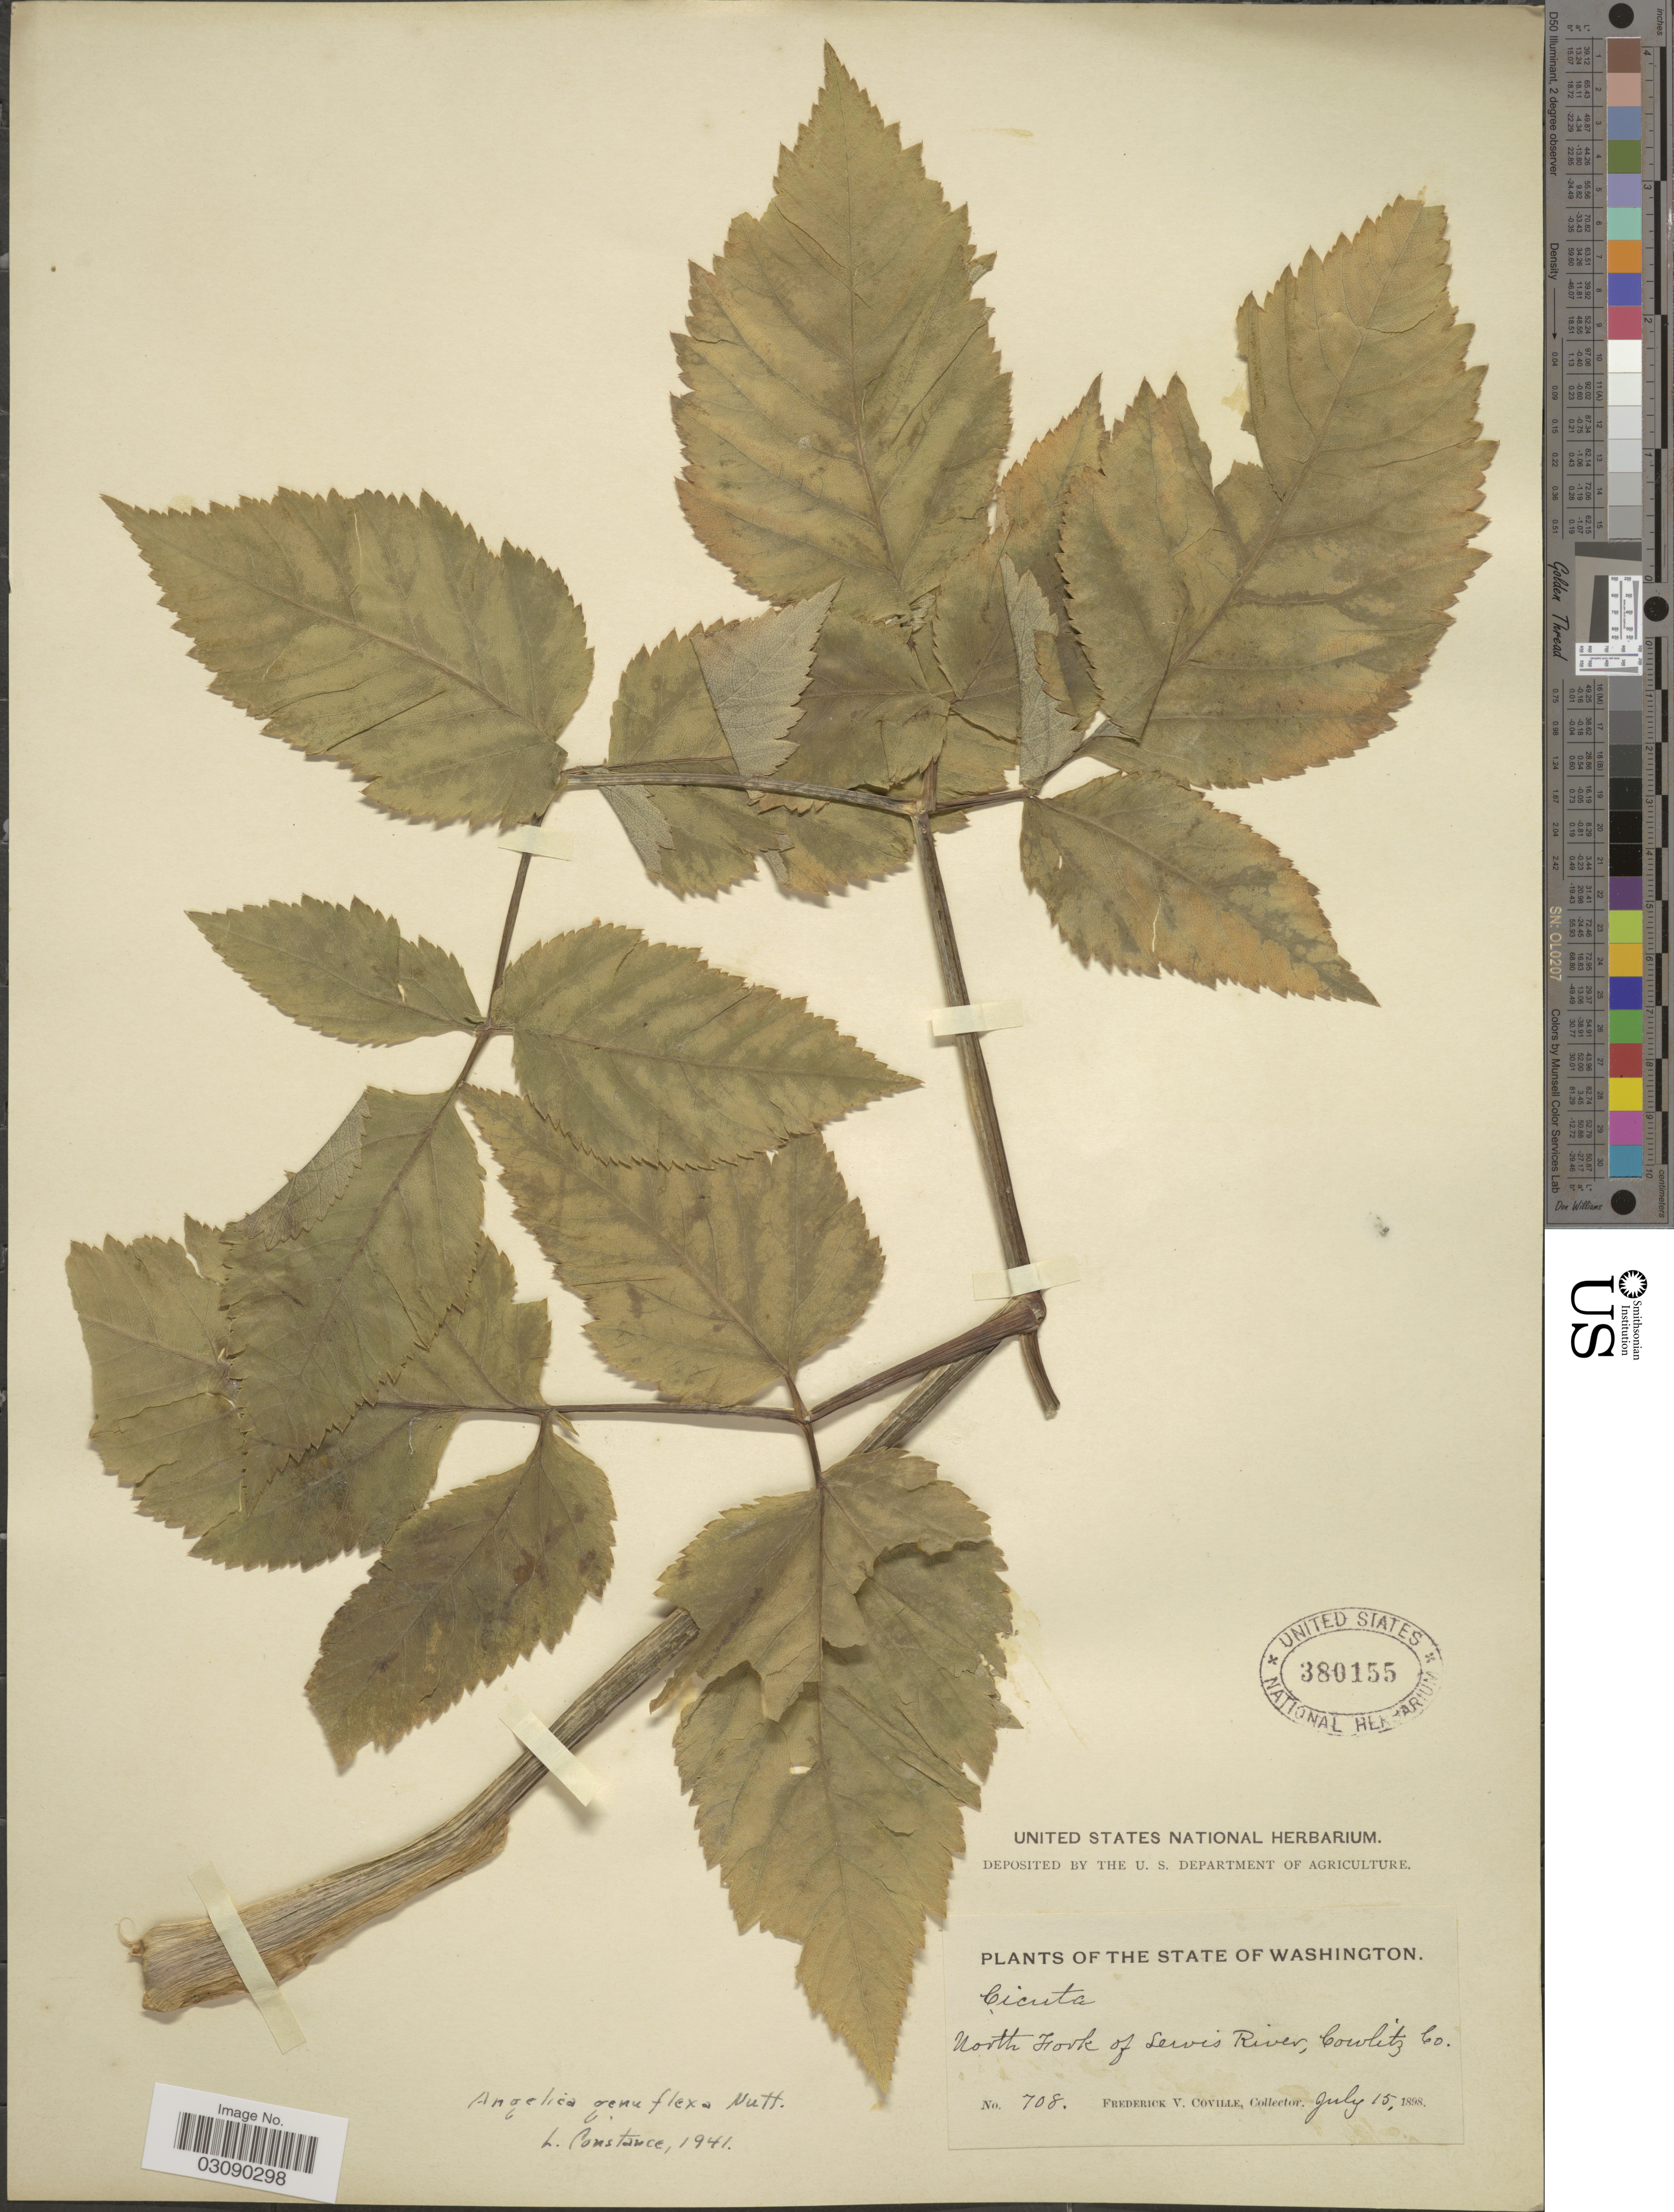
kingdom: Plantae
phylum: Tracheophyta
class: Magnoliopsida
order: Apiales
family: Apiaceae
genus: Angelica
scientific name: Angelica genuflexa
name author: Nutt.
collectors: F. V. Coville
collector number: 708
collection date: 1898-07-15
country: United States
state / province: Washington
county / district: Cowlitz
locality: North Fork of Lewis River, Cowlitz Co.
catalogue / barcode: US 380155